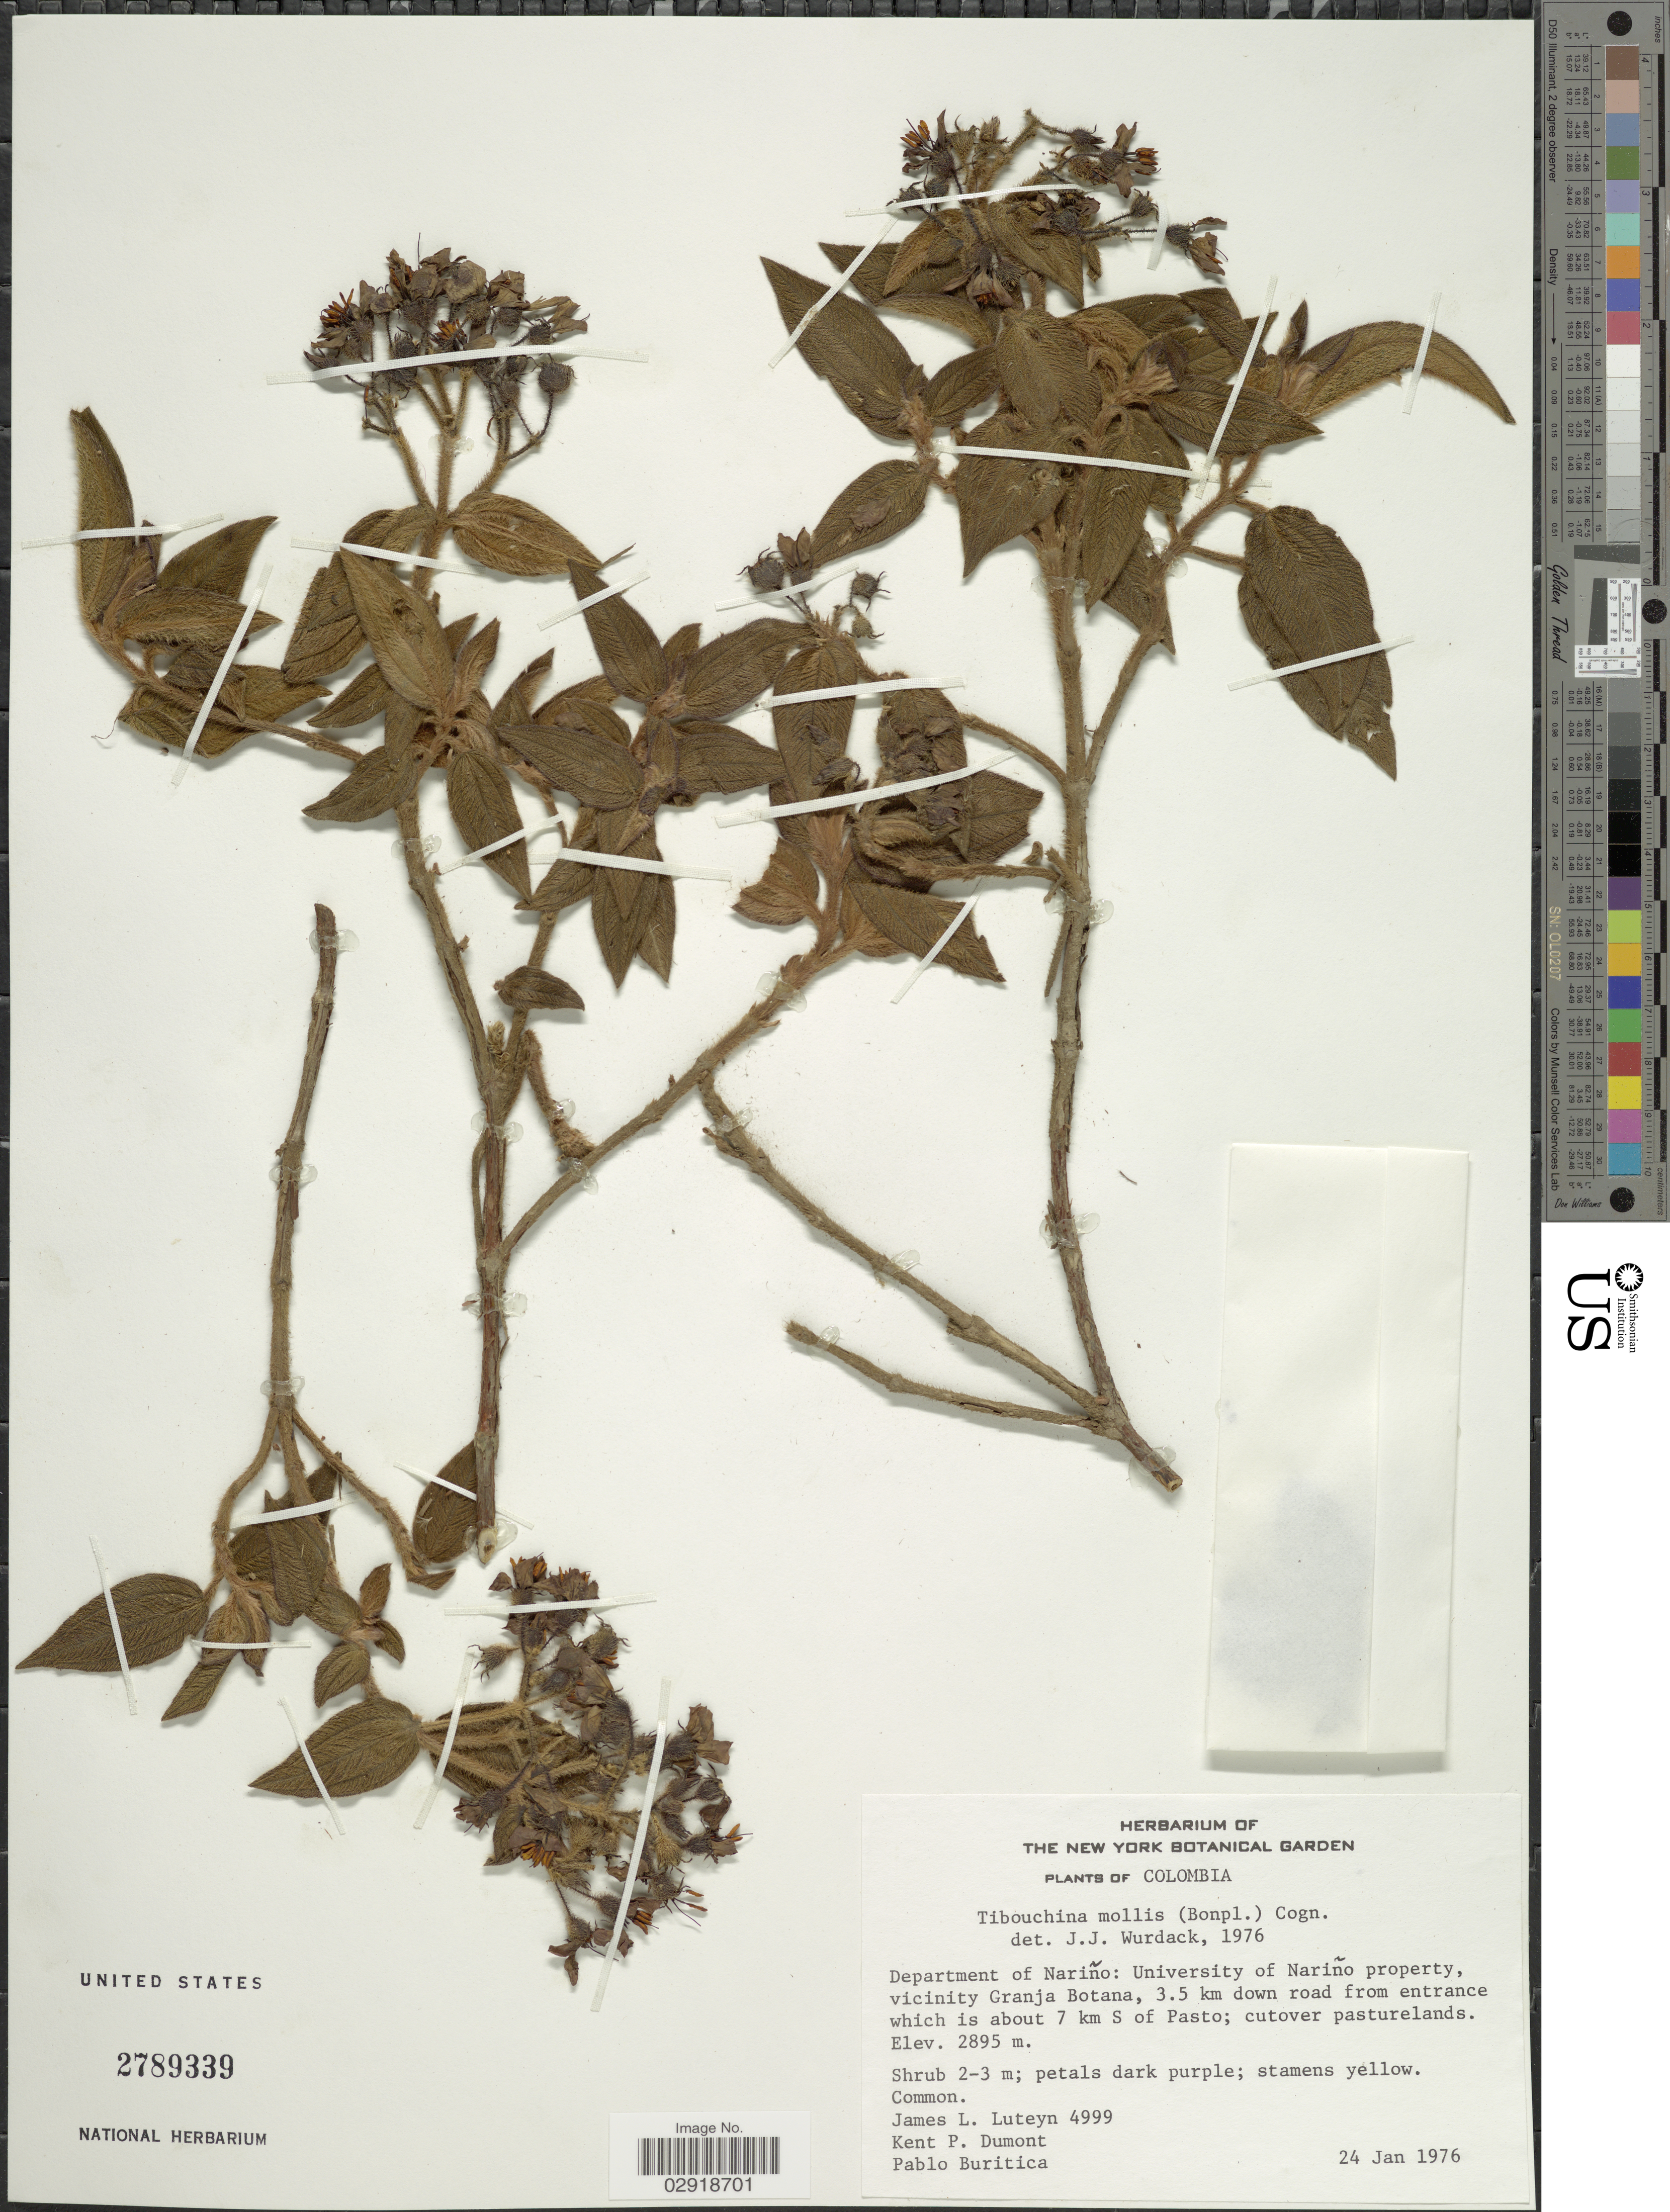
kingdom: Plantae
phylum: Tracheophyta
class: Magnoliopsida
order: Myrtales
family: Melastomataceae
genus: Chaetogastra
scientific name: Chaetogastra mollis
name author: (Bonpl.) DC.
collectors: J. Luteyn, K. P. Dumont & P. Buritica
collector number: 4999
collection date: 1976-01-24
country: Colombia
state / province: Nariño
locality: Department of Nariño: University of Nariño property, vicinity Granja Botana, 3.5 km down road from entrance which is about 7 km S of Pasto.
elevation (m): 2895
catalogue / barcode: US 2789339